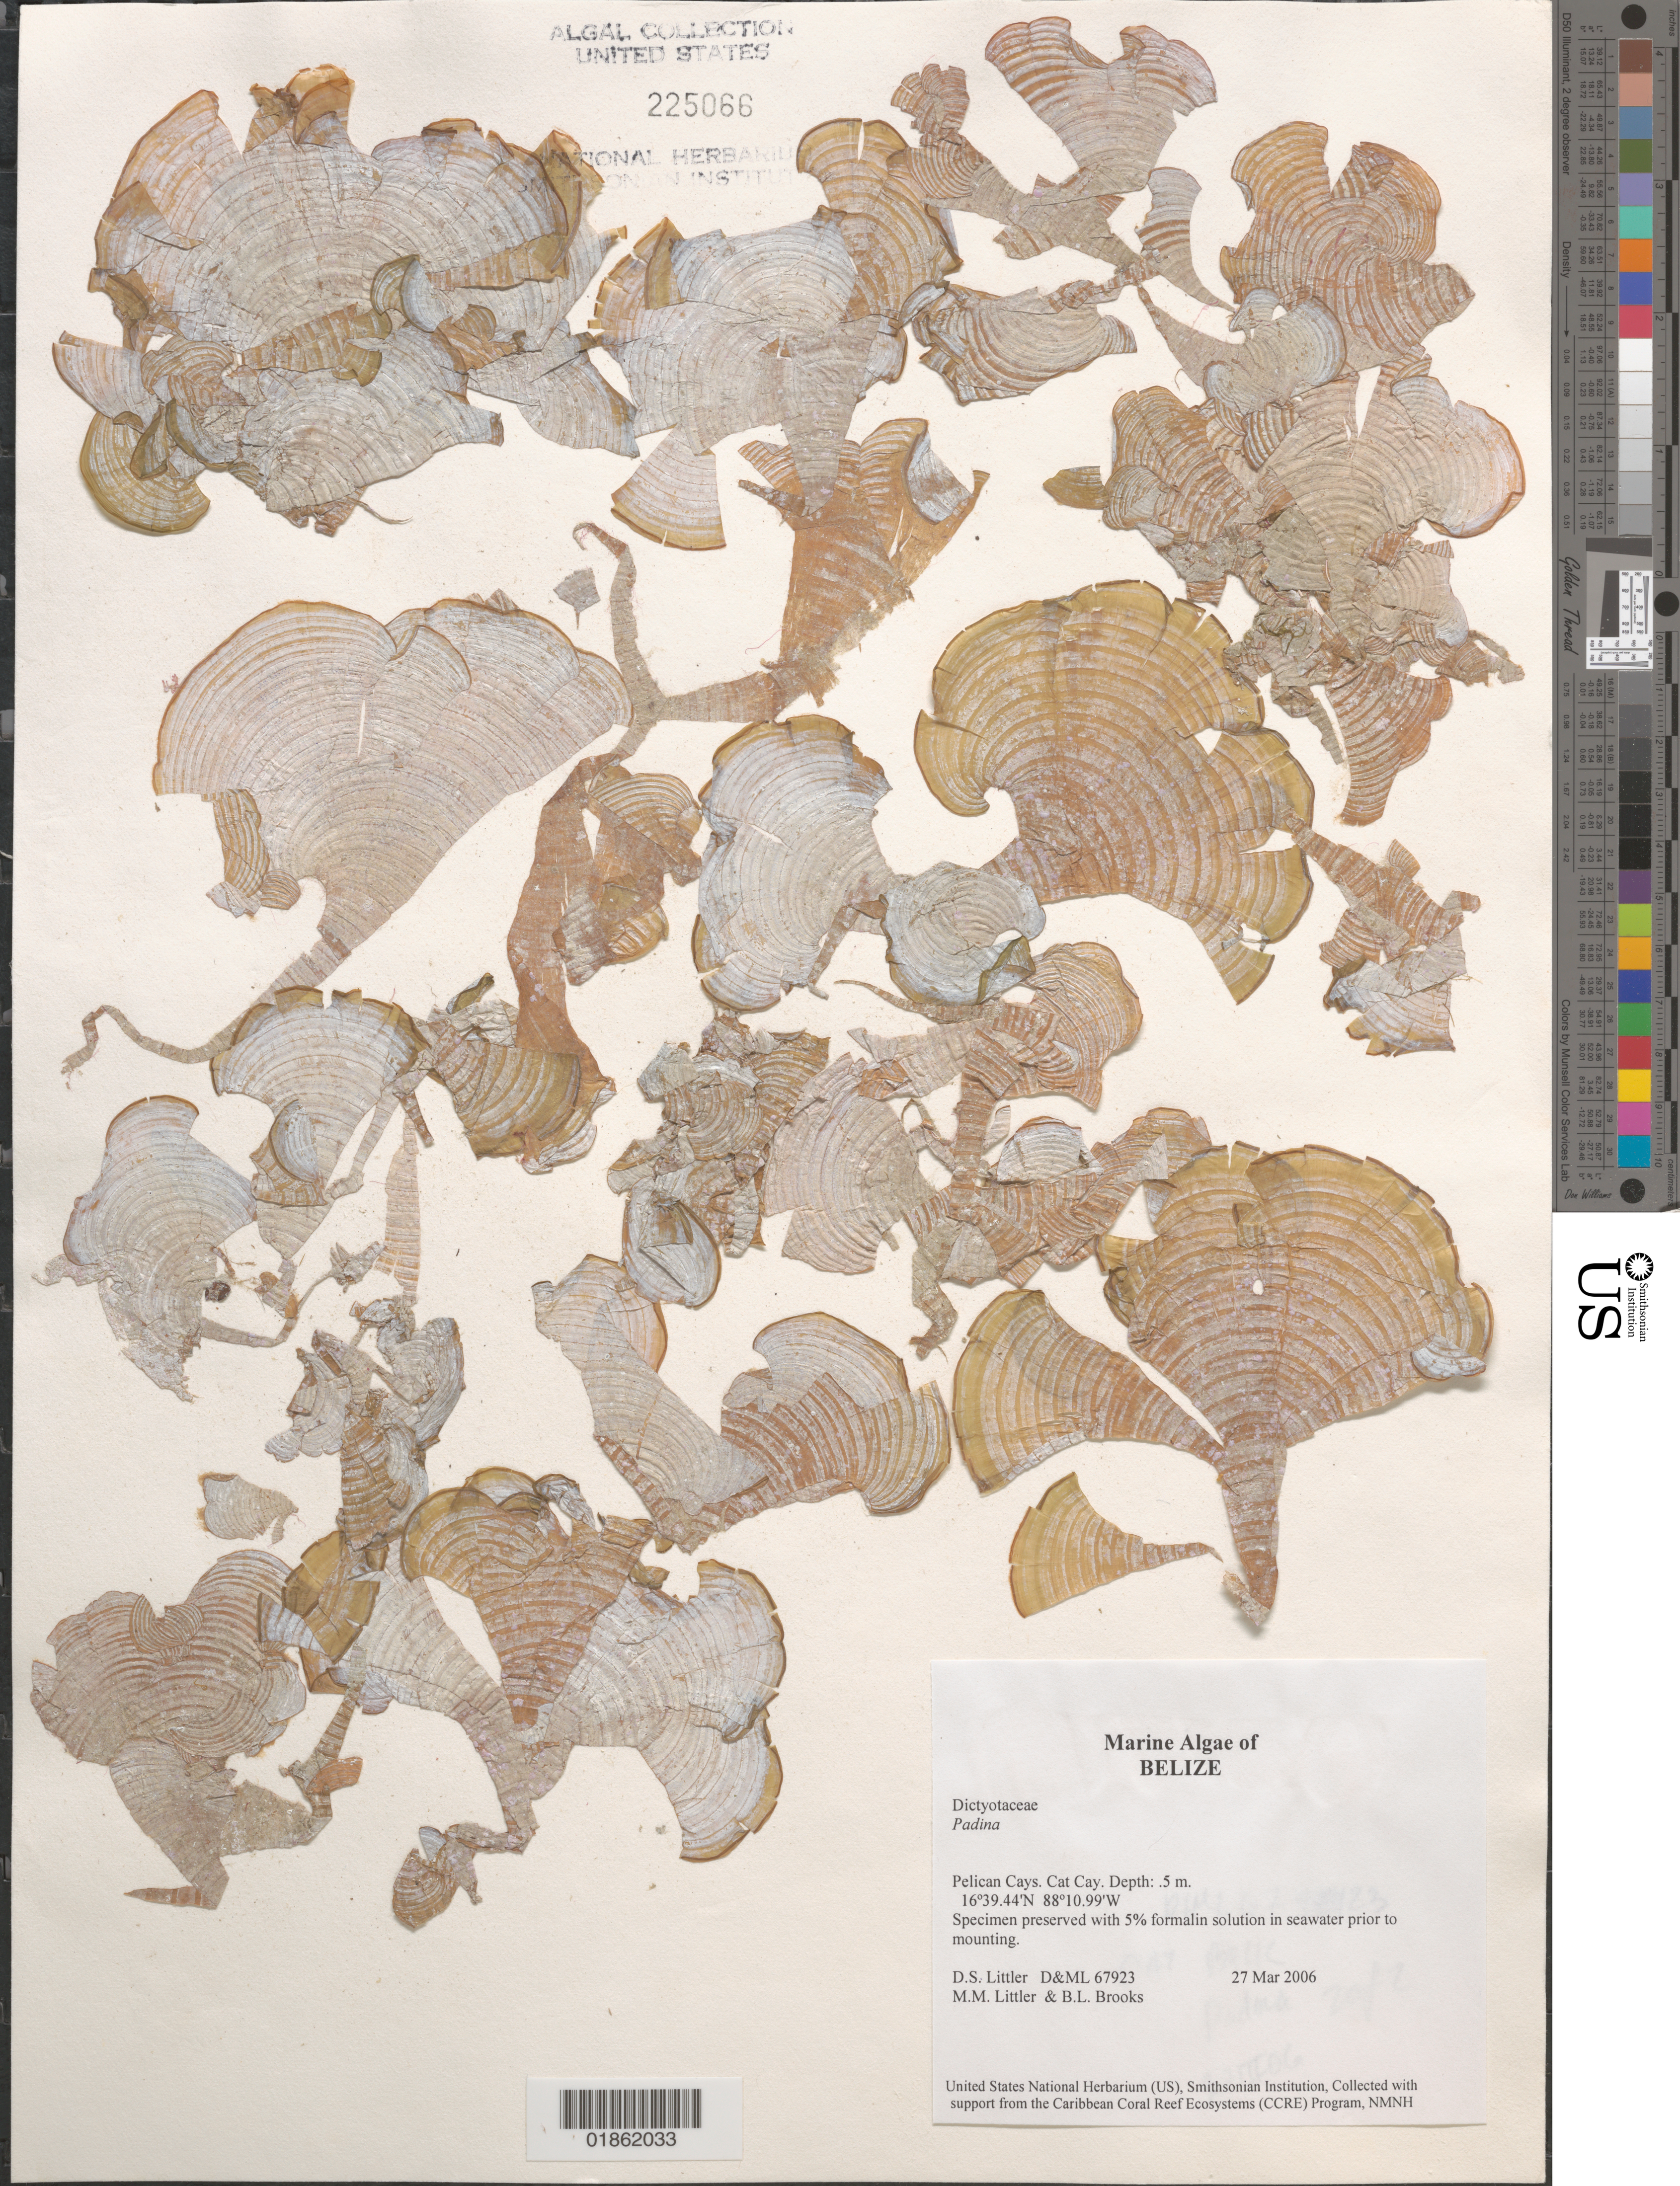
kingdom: Chromista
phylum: Ochrophyta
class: Phaeophyceae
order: Dictyotales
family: Dictyotaceae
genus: Padina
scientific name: Padina sp.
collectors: D. S. Littler & M. M. Littler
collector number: D&ML 67923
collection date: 2006-03-27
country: Belize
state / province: Stann Creek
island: Fisherman's Cay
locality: Pelican Cays. Fisherman's Cay. Great Bay.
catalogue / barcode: US 225066